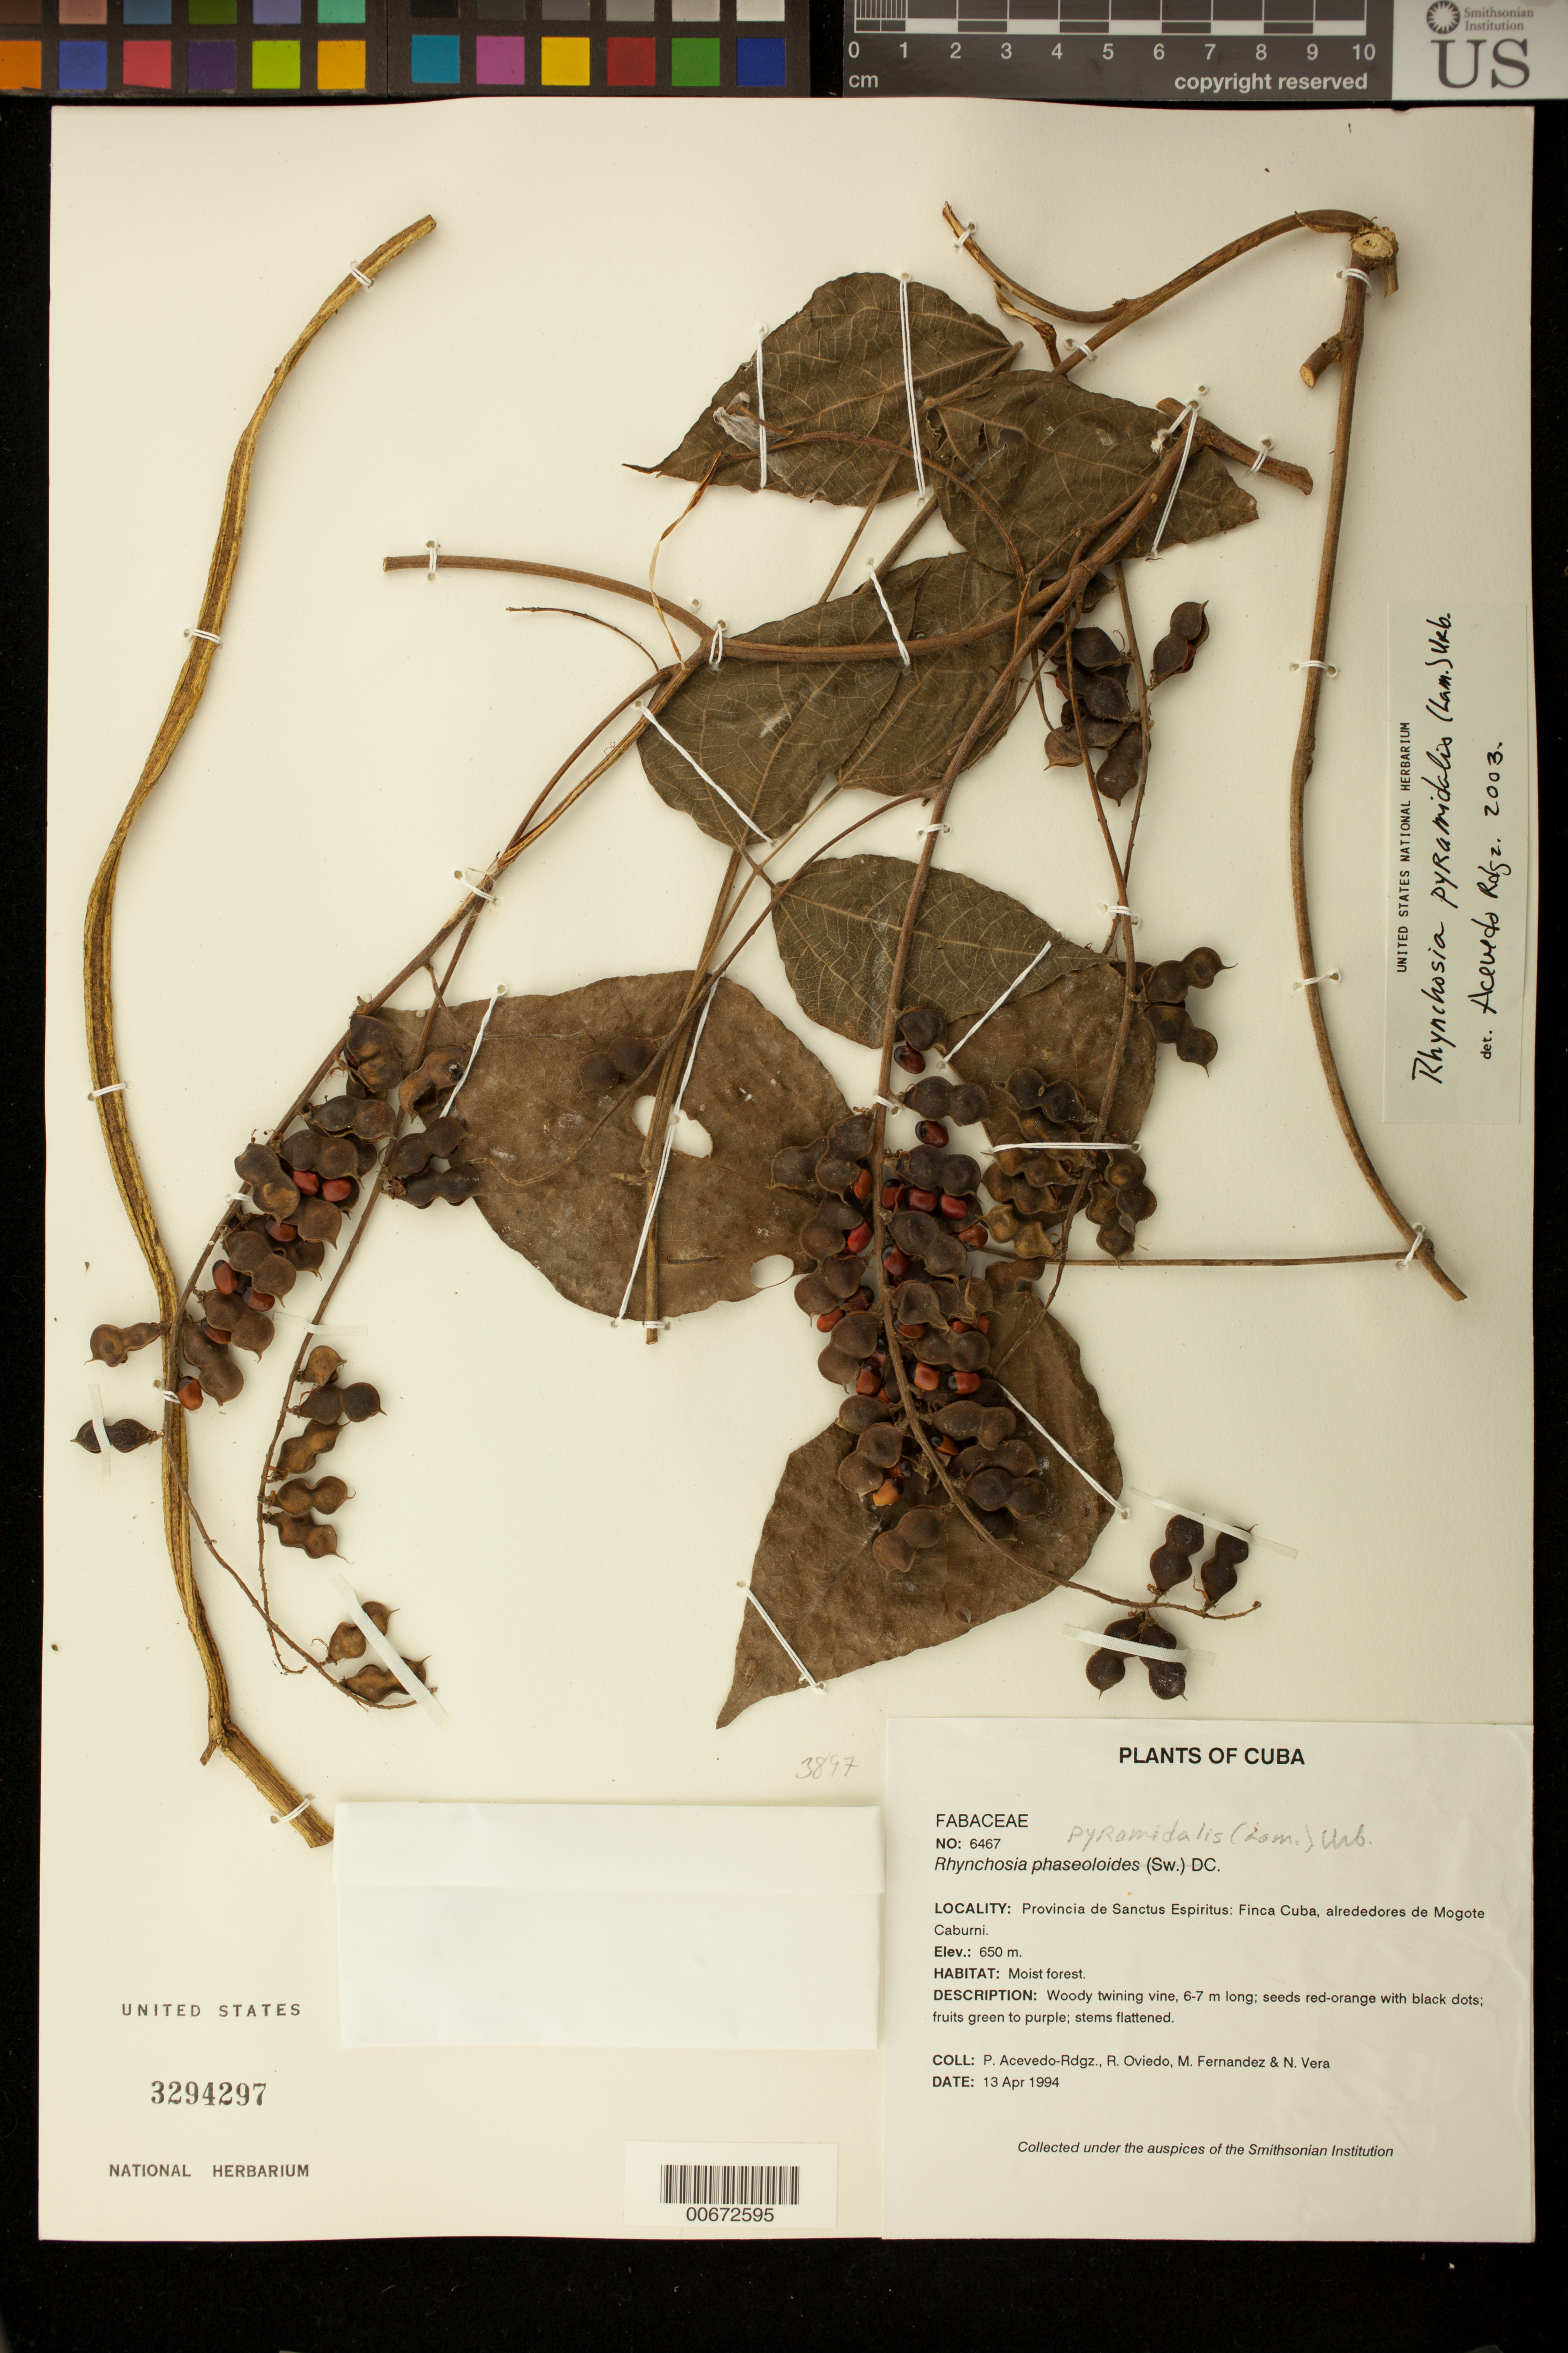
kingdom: Plantae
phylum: Tracheophyta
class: Magnoliopsida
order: Fabales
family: Fabaceae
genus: Rhynchosia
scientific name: Rhynchosia pyramidalis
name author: (Lam.) Urb.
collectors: P. Acevedo-Rodr., R. Oviedo, M. Fernández & N. Vera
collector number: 6467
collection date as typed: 13 Apr 1994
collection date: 1994-04-13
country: Cuba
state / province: Sancti Spiritus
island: Cuba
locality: Provincia de Sanctus Espiritus; Finca Cuba, alrededores de Mogote Caburni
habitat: Moist forest.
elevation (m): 650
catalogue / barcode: US 3294297